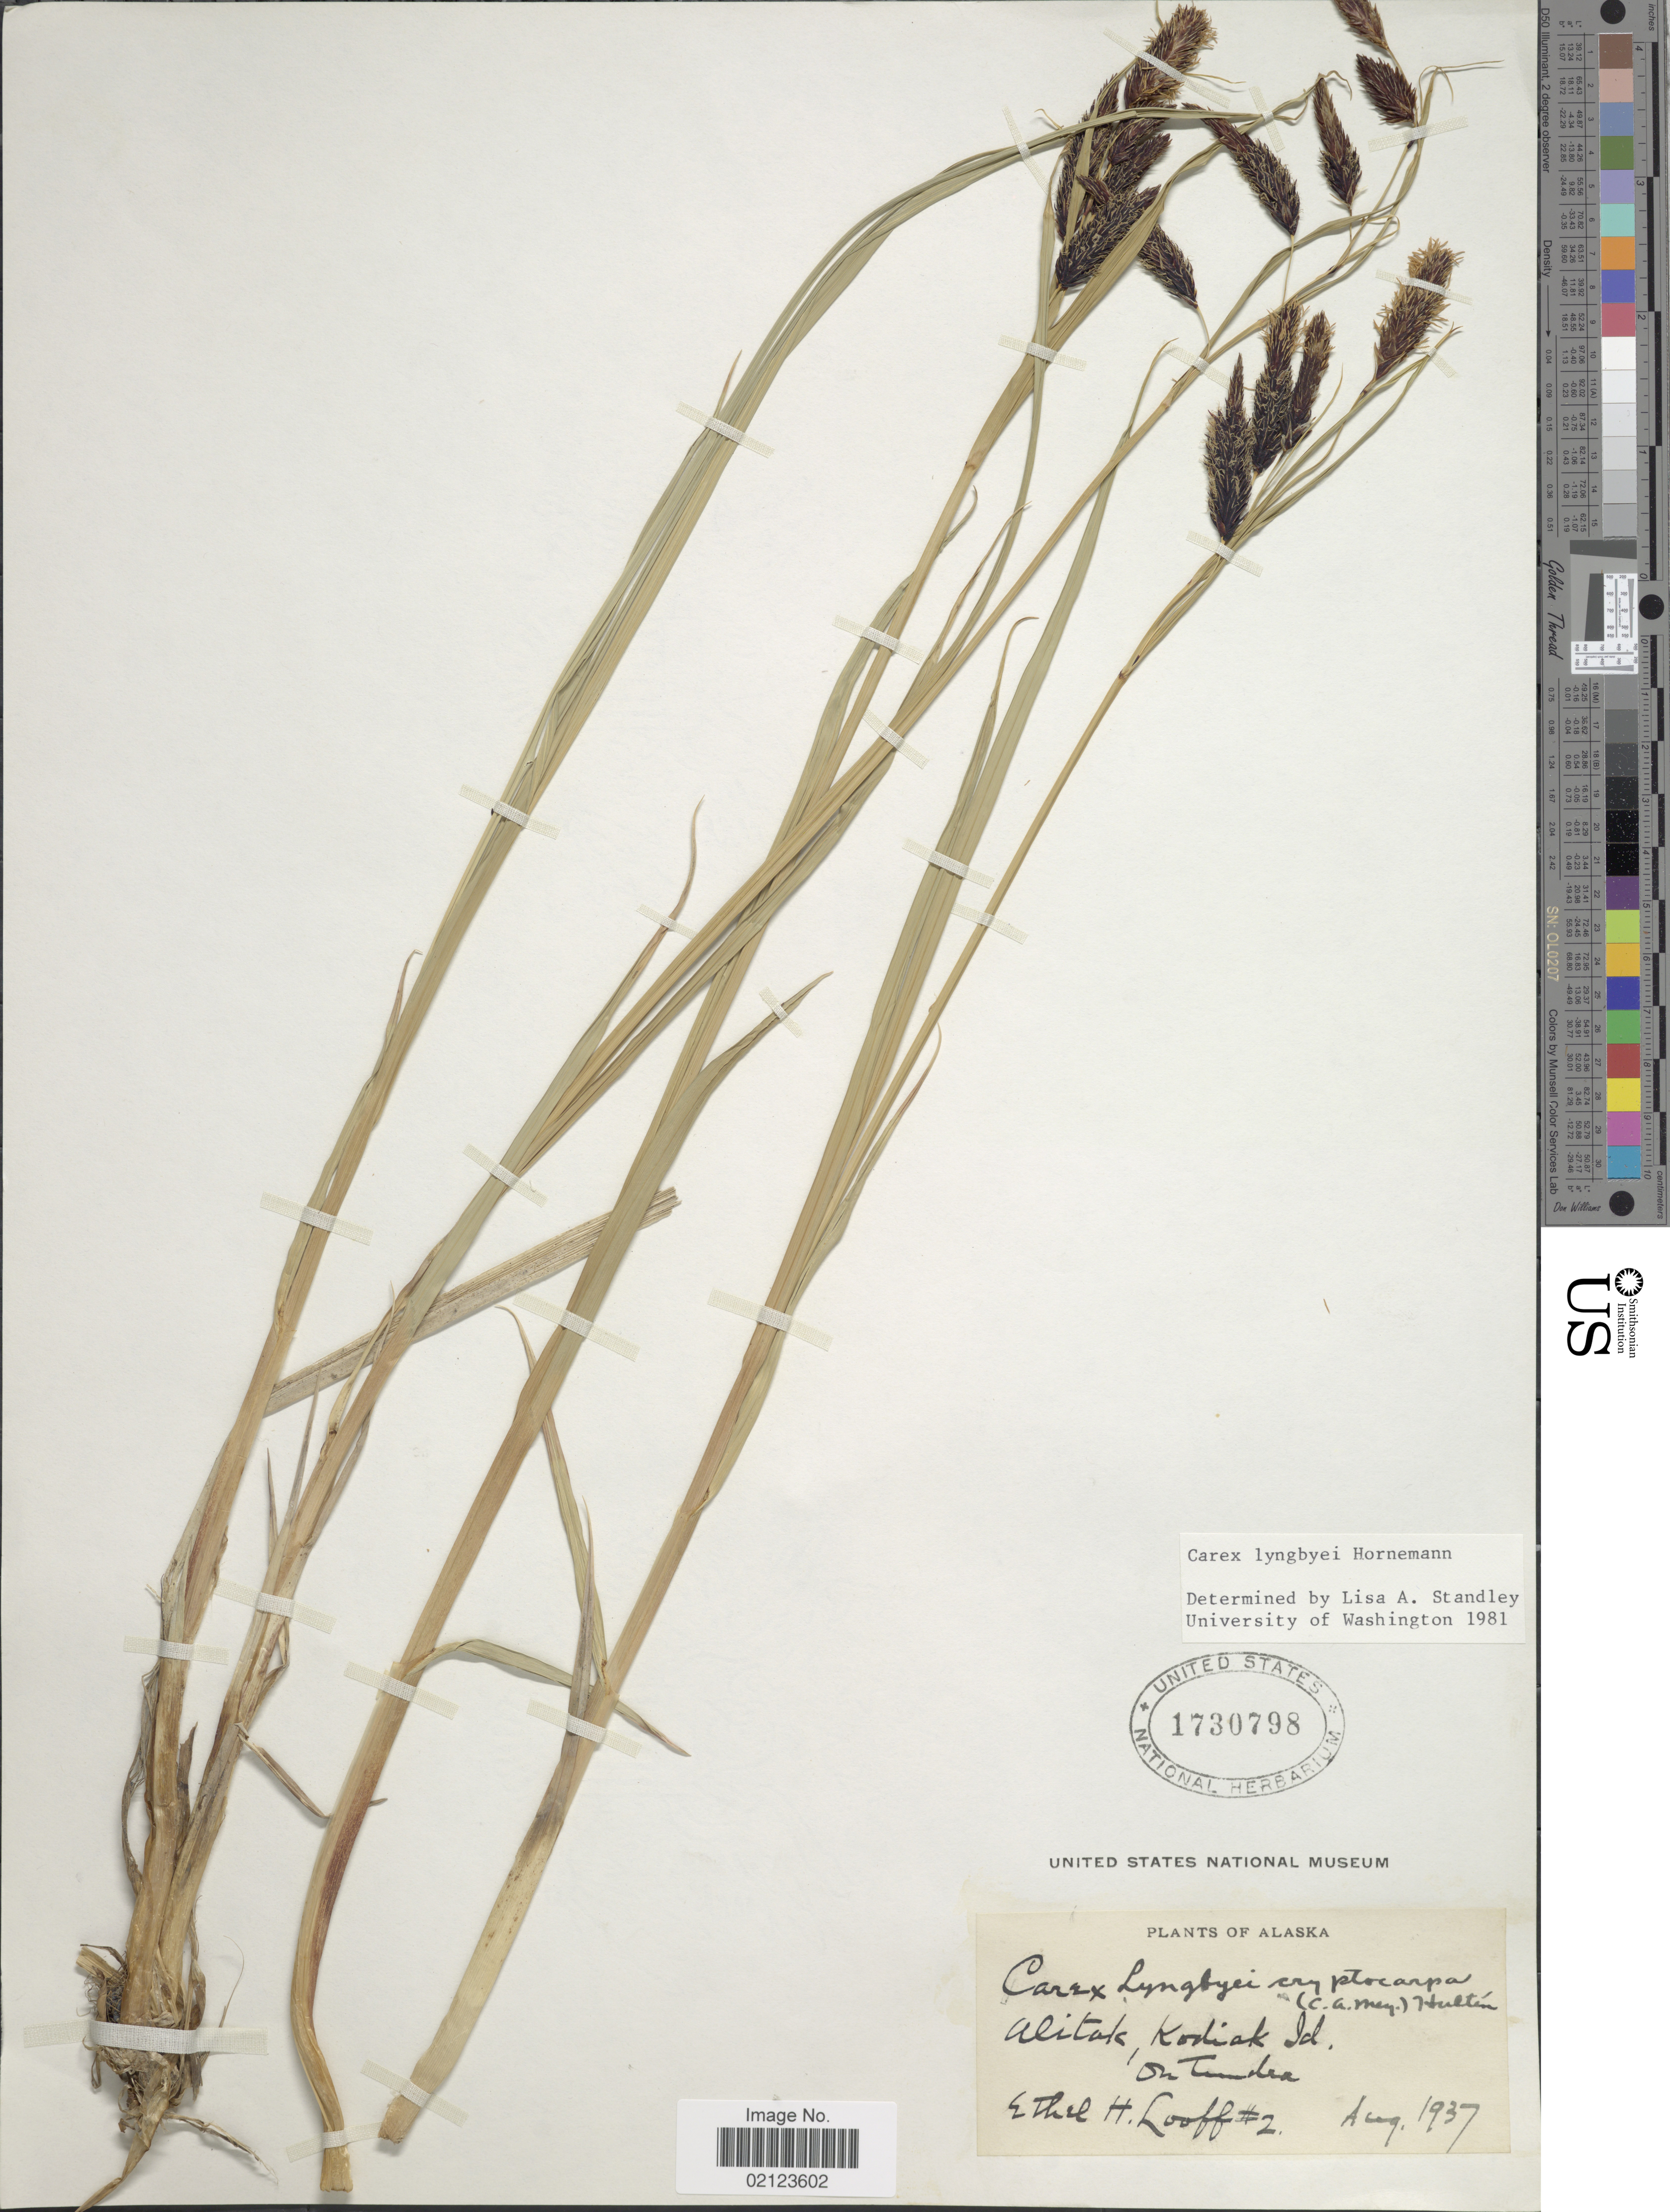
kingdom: Plantae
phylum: Tracheophyta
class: Liliopsida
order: Poales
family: Cyperaceae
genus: Carex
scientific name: Carex lyngbyei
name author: Hornem.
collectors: E. Looff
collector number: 2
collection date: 1937-08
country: United States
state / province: Alaska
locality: Alitak, Kodiak Id. on tundra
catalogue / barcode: US 1730798